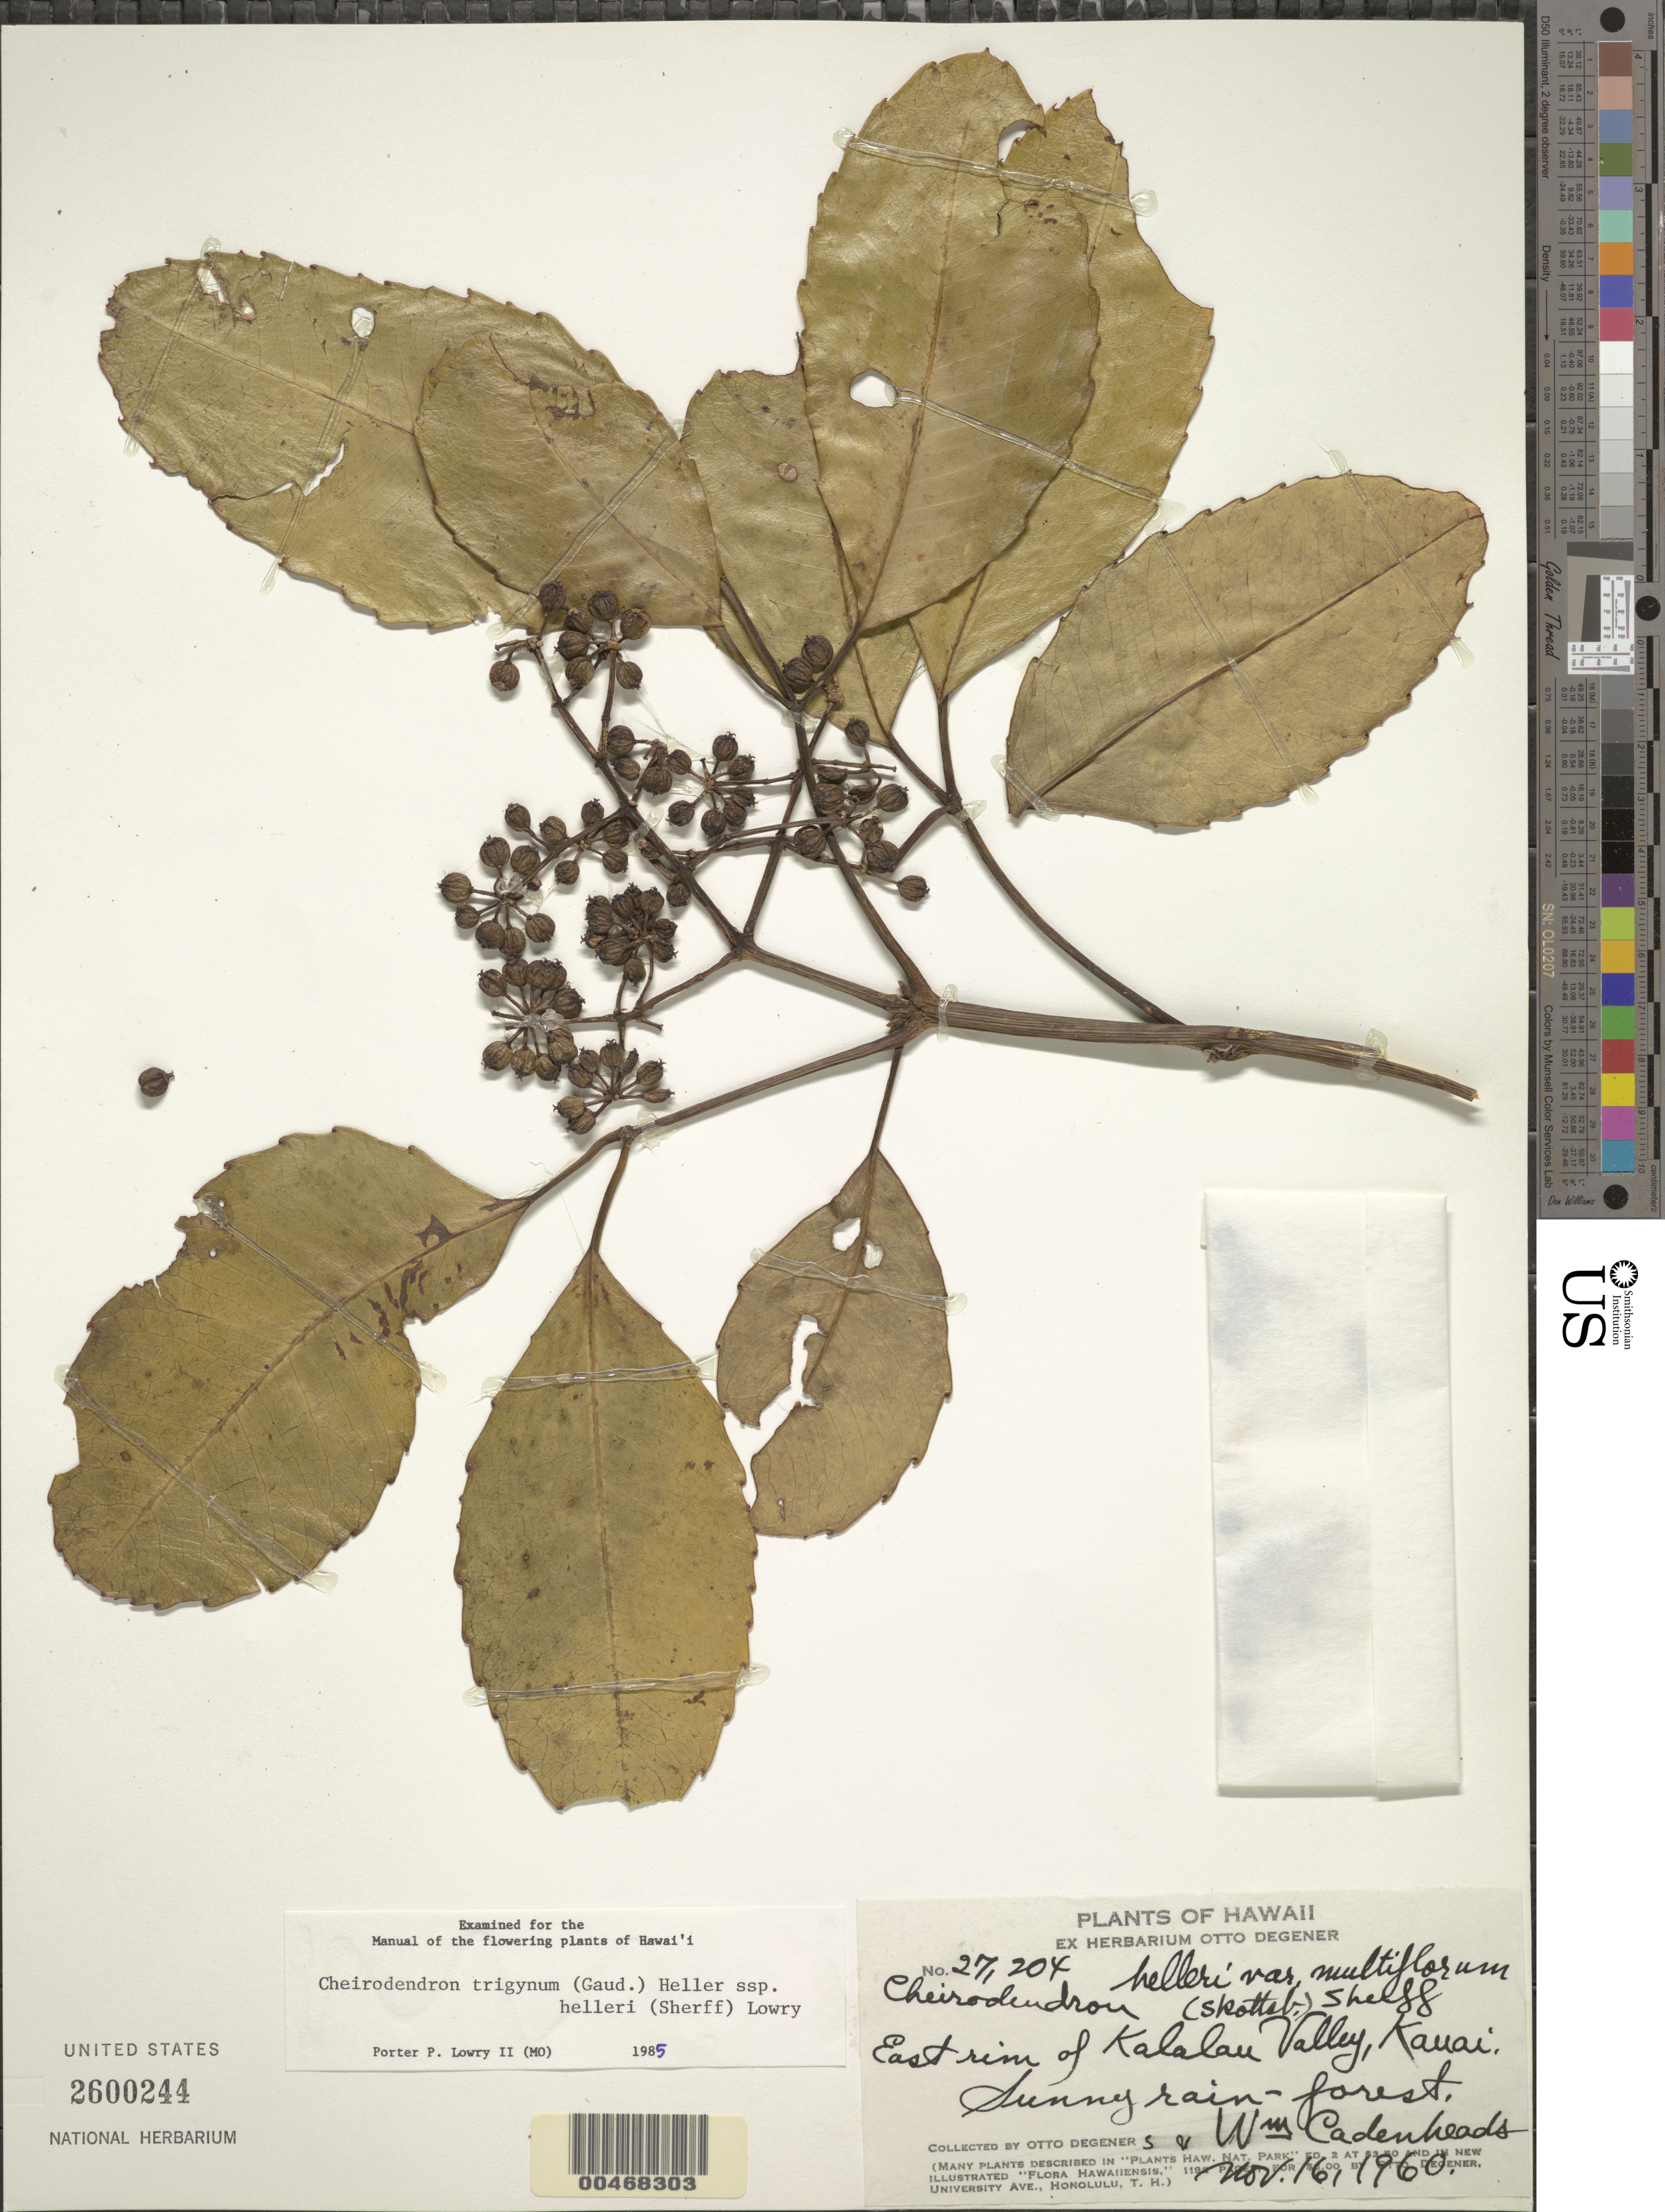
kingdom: Plantae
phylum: Tracheophyta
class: Magnoliopsida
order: Apiales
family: Araliaceae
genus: Cheirodendron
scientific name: Cheirodendron trigynum subsp. helleri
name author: (Gaudich.) A. Heller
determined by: Lowry, P. P., (MO), Missouri Botanical Garden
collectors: O. Degener, O. Degener & W. Cadenheads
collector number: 27204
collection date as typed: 16 Nov 1960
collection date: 1960-11-16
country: United States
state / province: Hawaii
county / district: Kauai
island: Kaua'i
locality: E rim of Kalalau Valley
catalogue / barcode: US 2600244